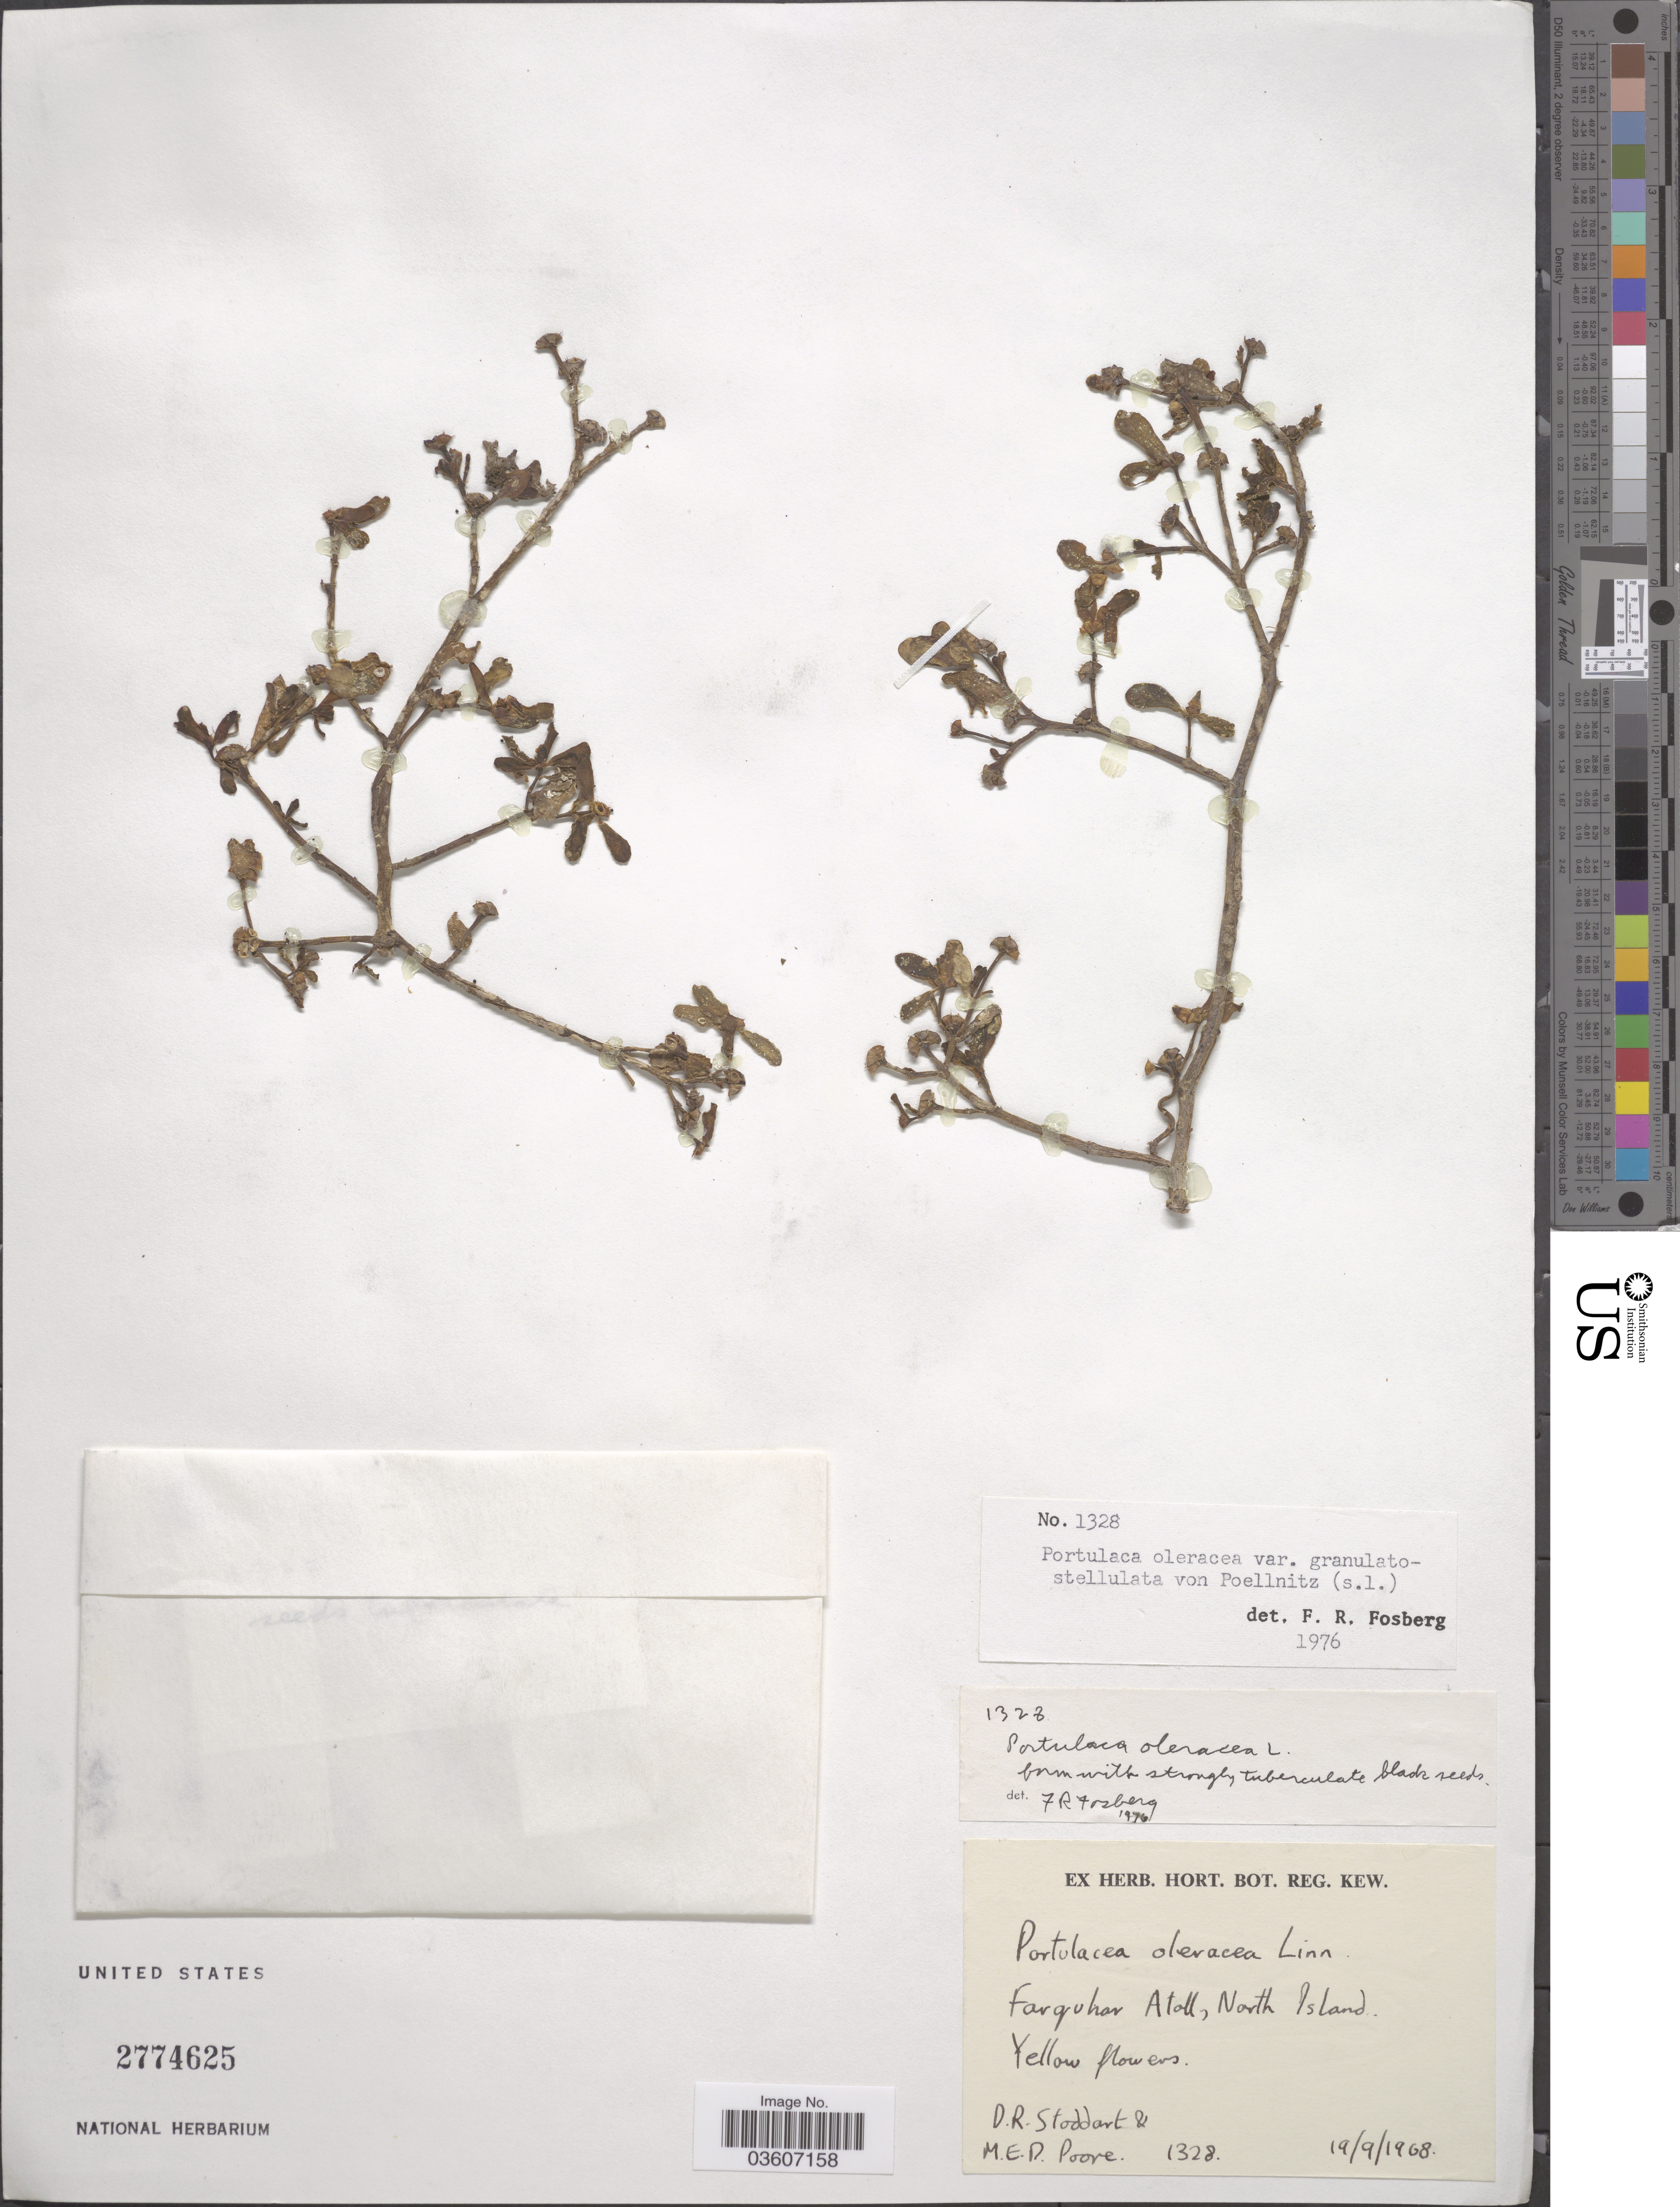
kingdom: Plantae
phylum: Tracheophyta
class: Magnoliopsida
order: Caryophyllales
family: Portulacaceae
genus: Portulaca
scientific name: Portulaca oleracea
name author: L.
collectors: D. R. Stoddart & M. E. D. Poore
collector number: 1328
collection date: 1968-09-19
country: Seychelles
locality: Farquhar Atoll, North Island.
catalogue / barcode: US 2774625